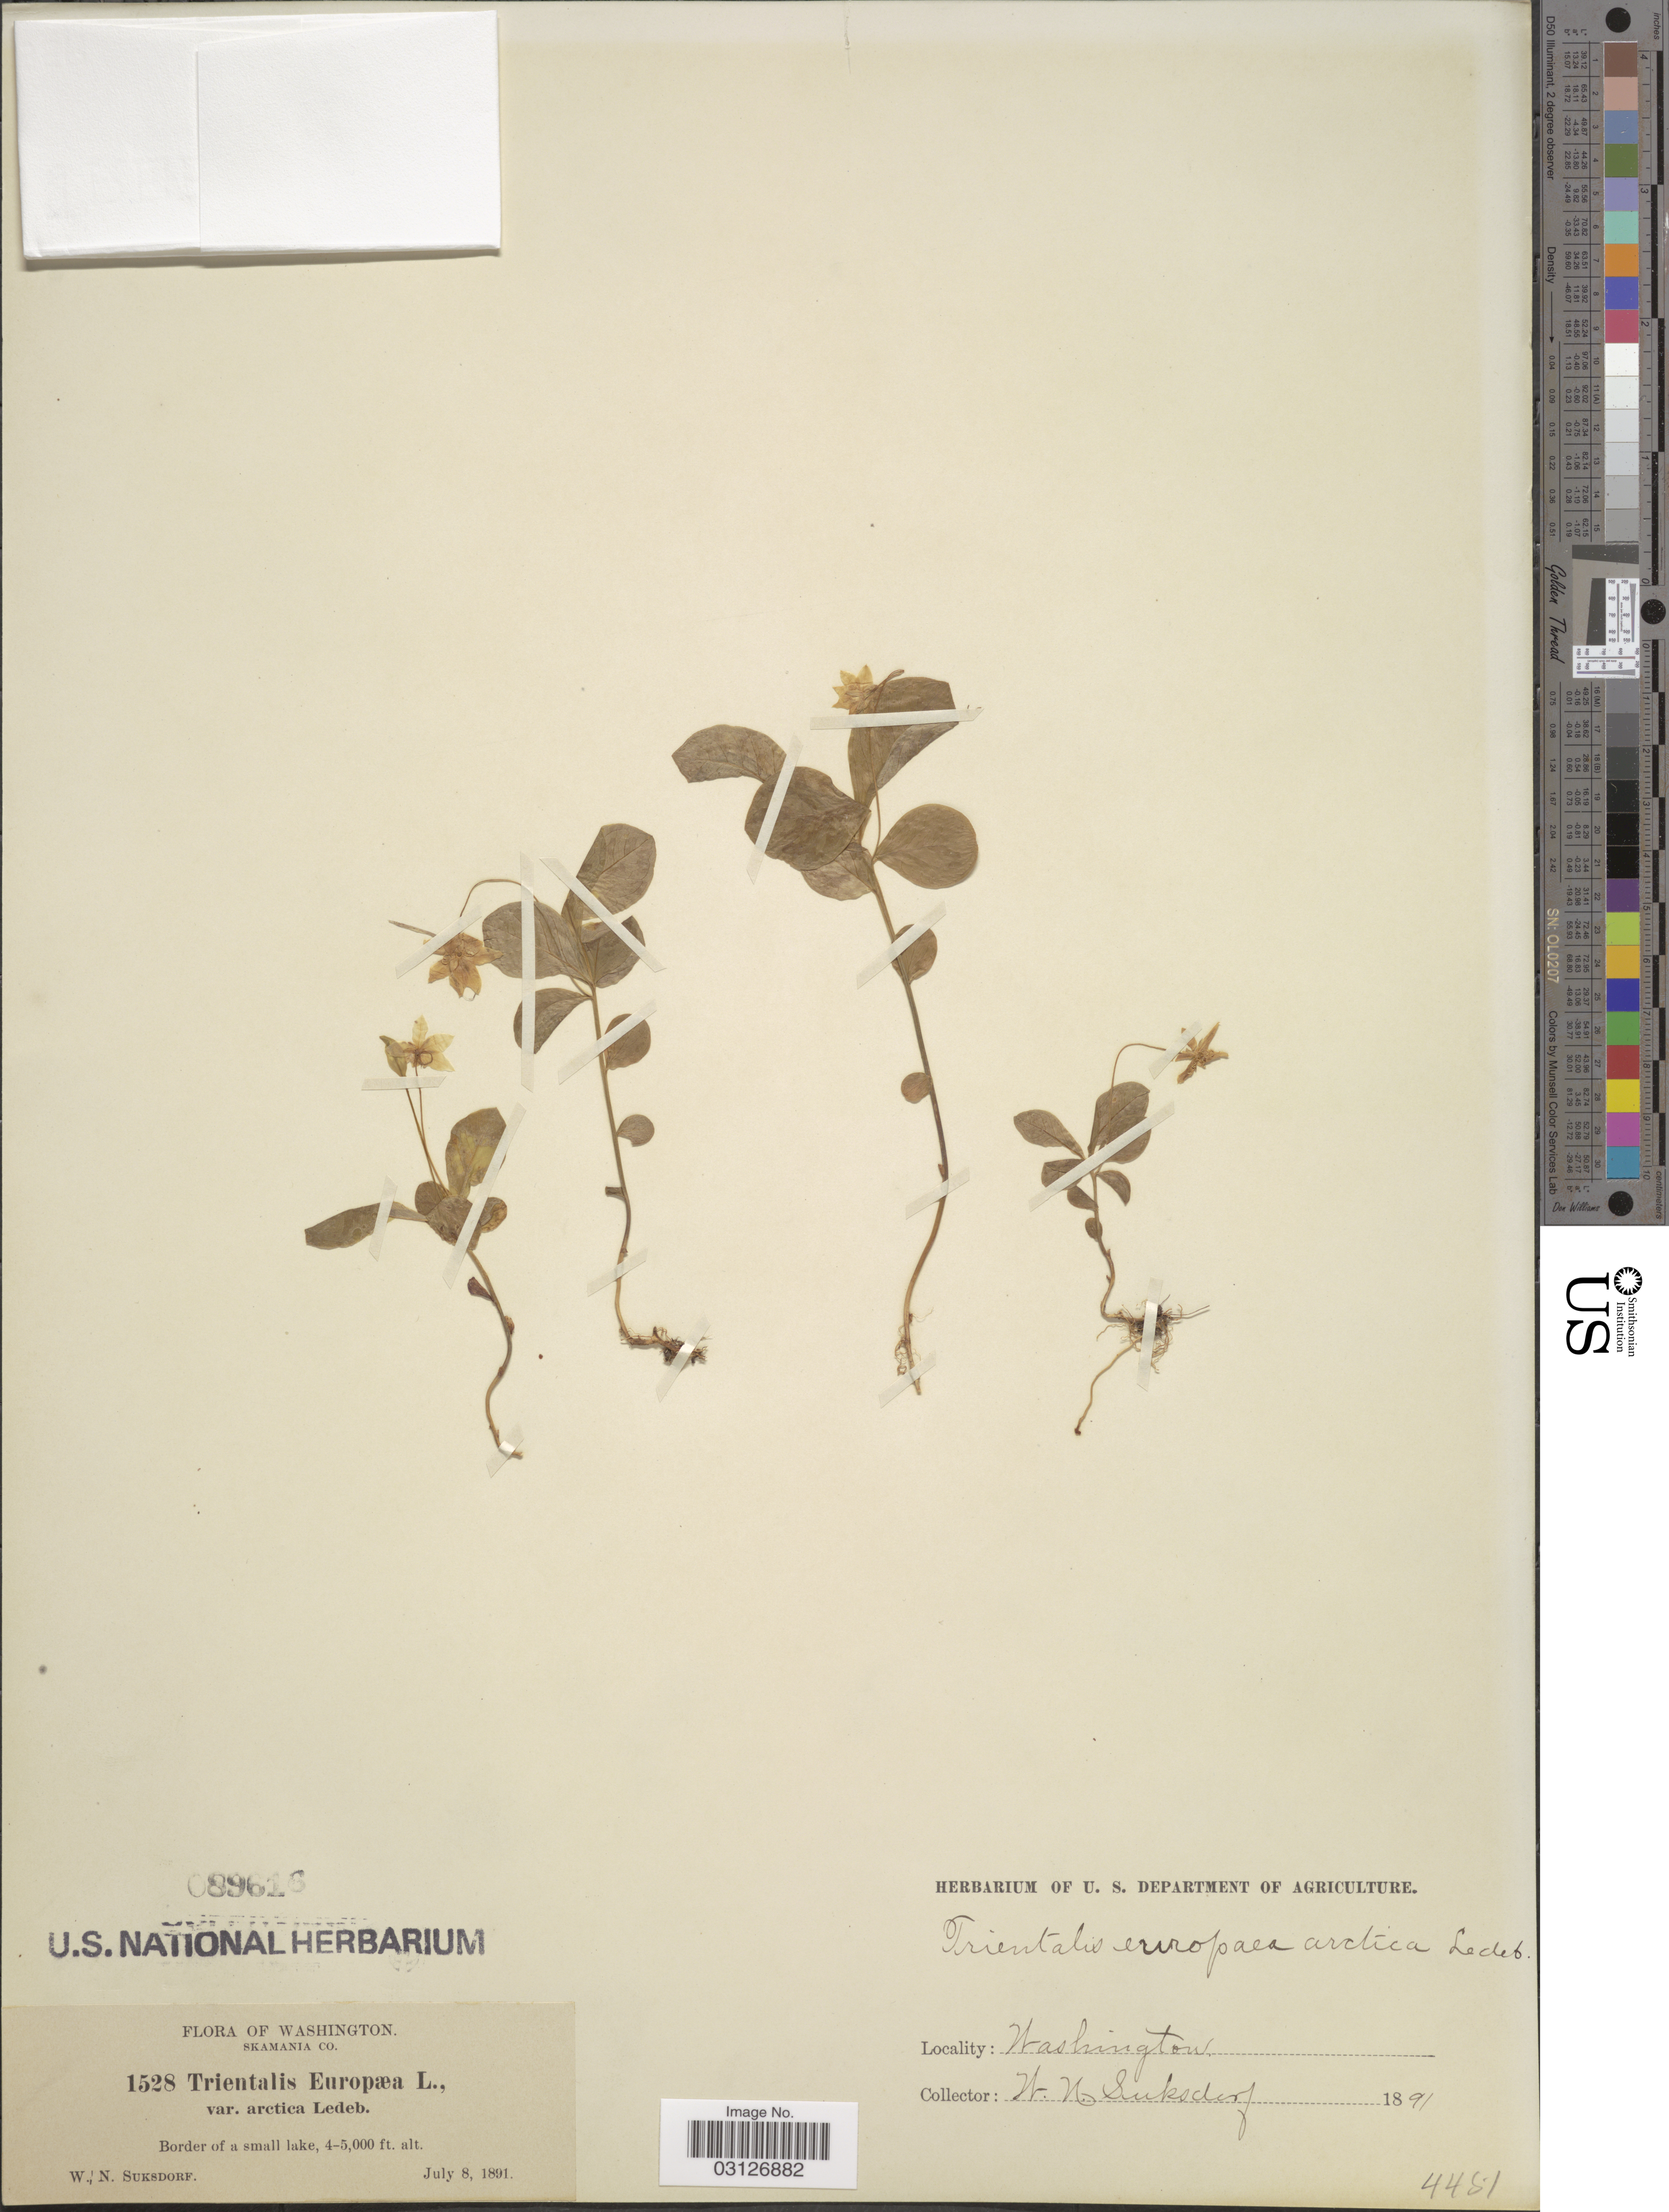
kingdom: Plantae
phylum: Tracheophyta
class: Magnoliopsida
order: Ericales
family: Primulaceae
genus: Trientalis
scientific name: Trientalis arctica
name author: Fisch. ex Hook.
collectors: W. N. Suksdorf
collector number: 1528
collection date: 1891-07-08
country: United States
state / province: Washington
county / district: Skamania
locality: Skamania Co. Border of a small lake.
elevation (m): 1219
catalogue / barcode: US 89618